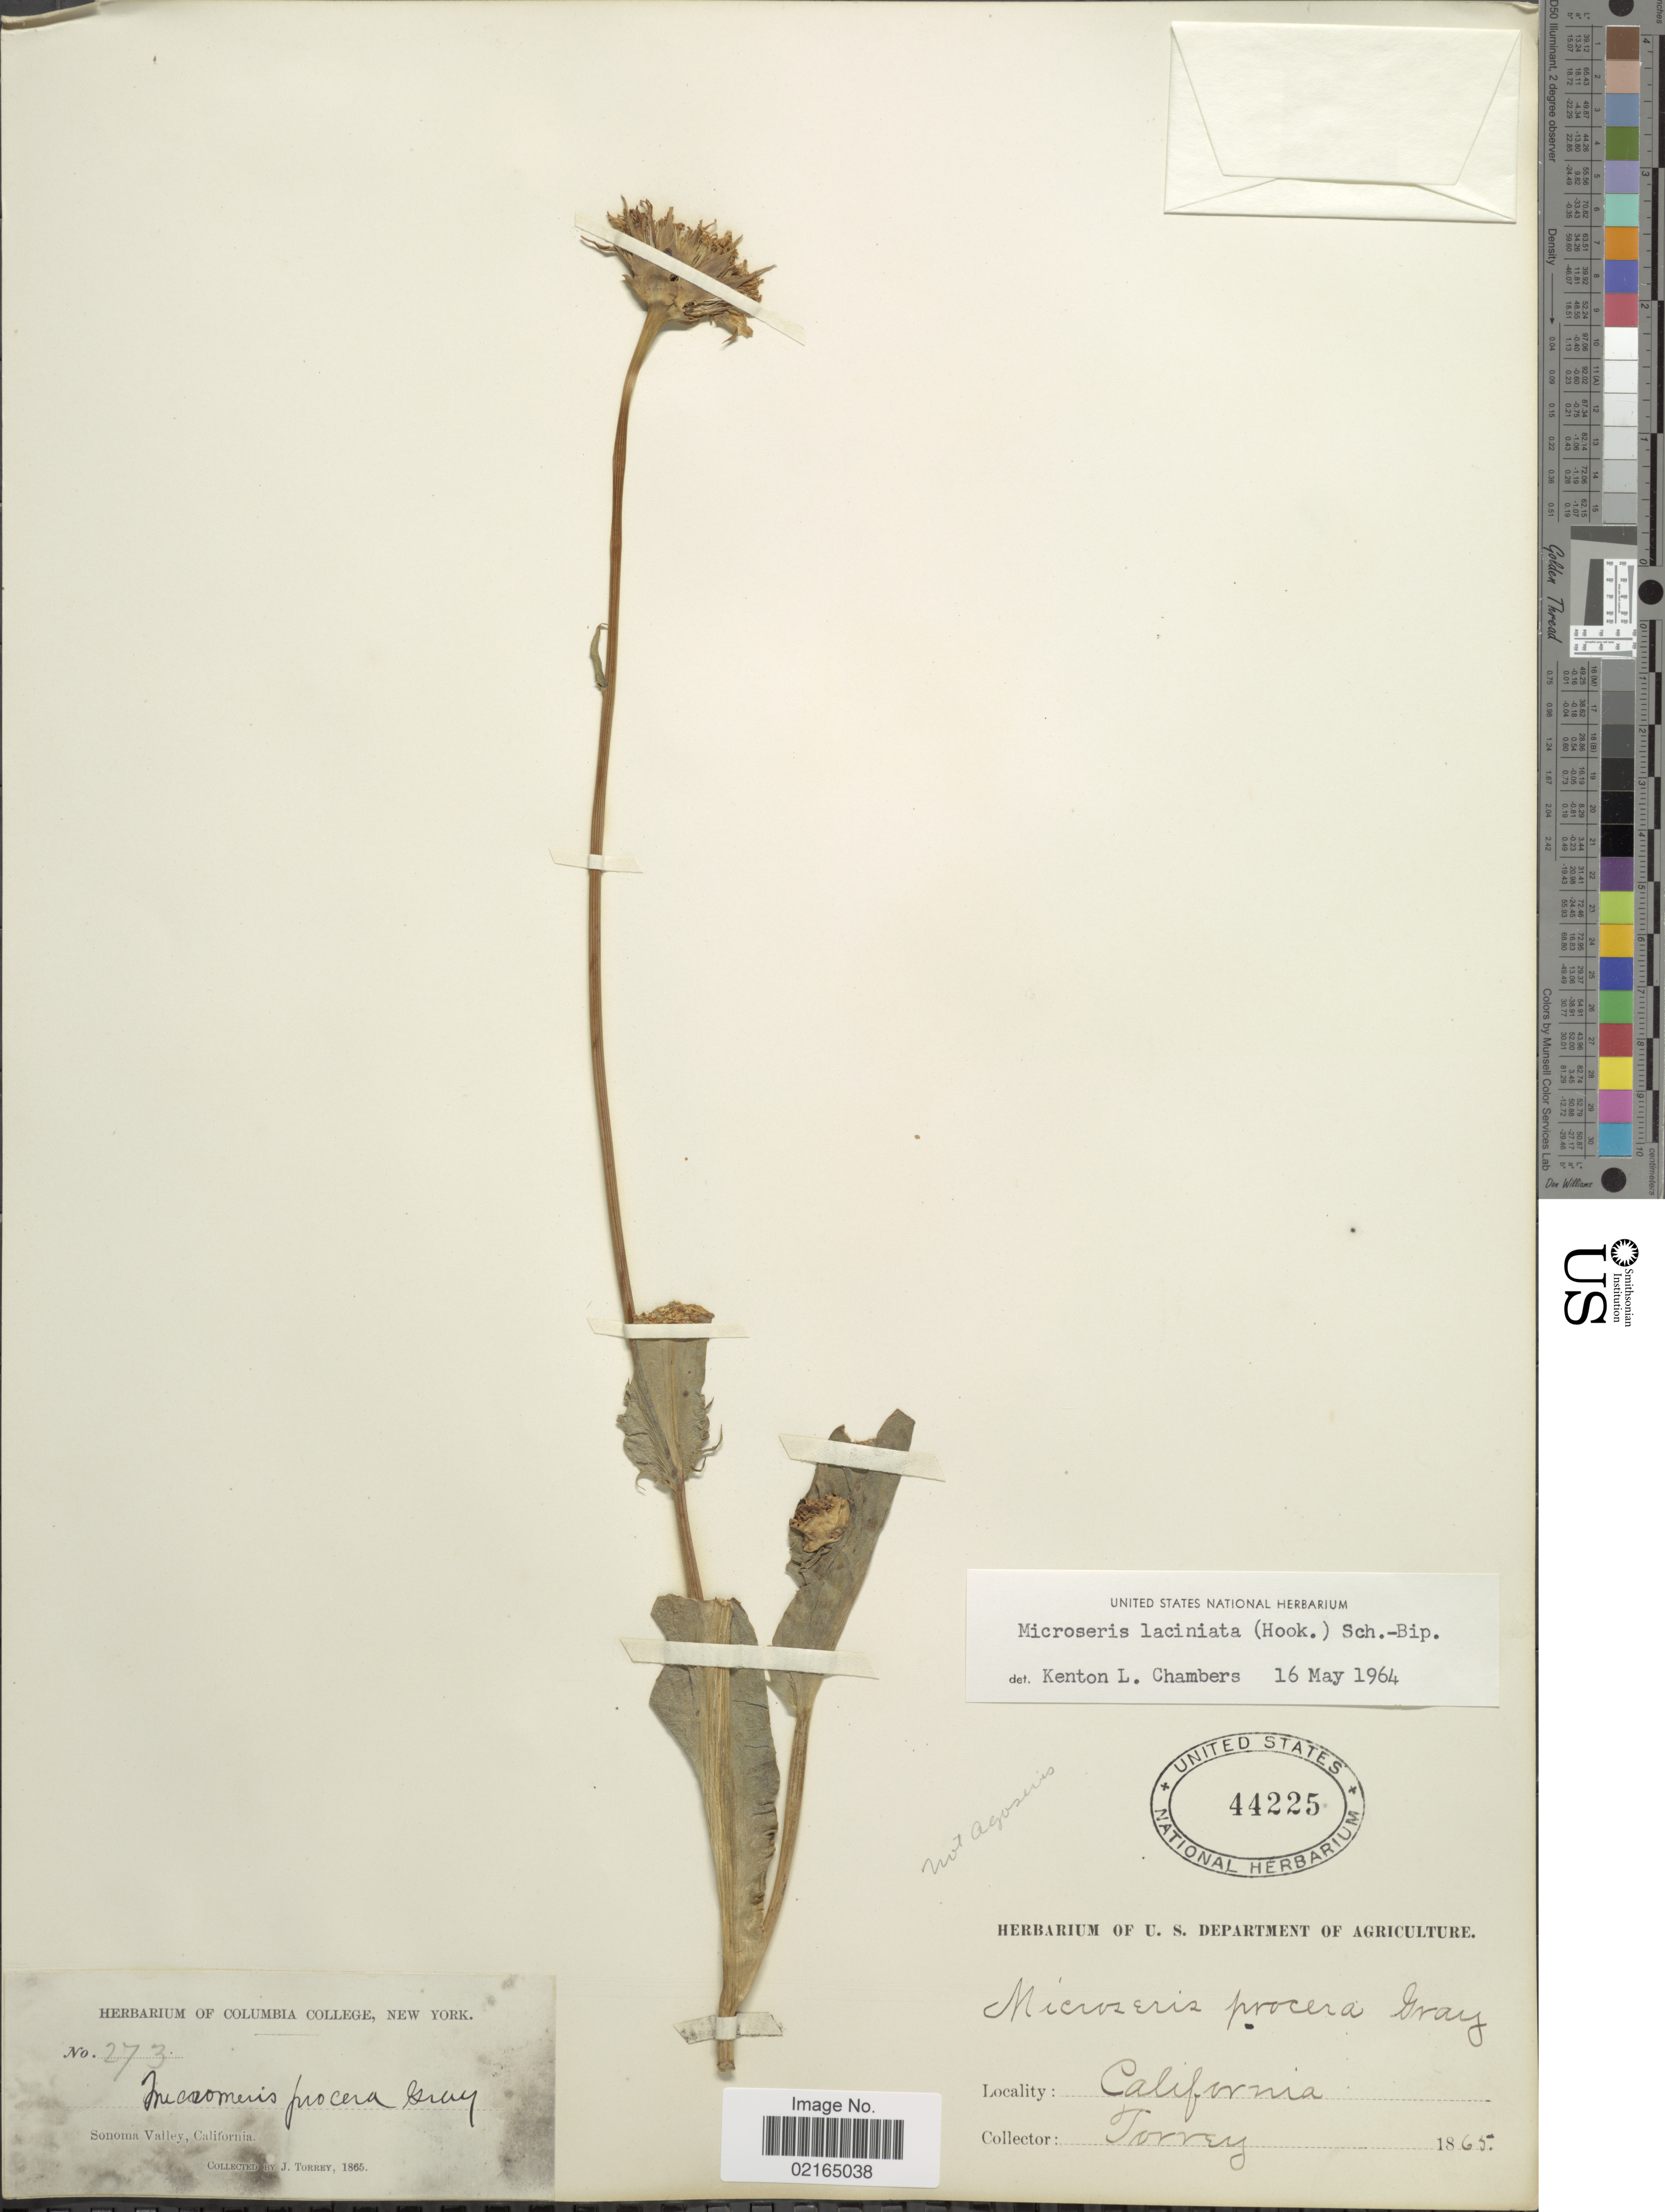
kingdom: Plantae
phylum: Tracheophyta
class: Magnoliopsida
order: Asterales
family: Asteraceae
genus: Microseris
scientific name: Microseris laciniata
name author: (Hook.) Sch. Bip.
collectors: J. Torrey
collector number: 273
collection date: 1865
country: United States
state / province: California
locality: Sonoma Valley.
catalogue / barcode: US 44225